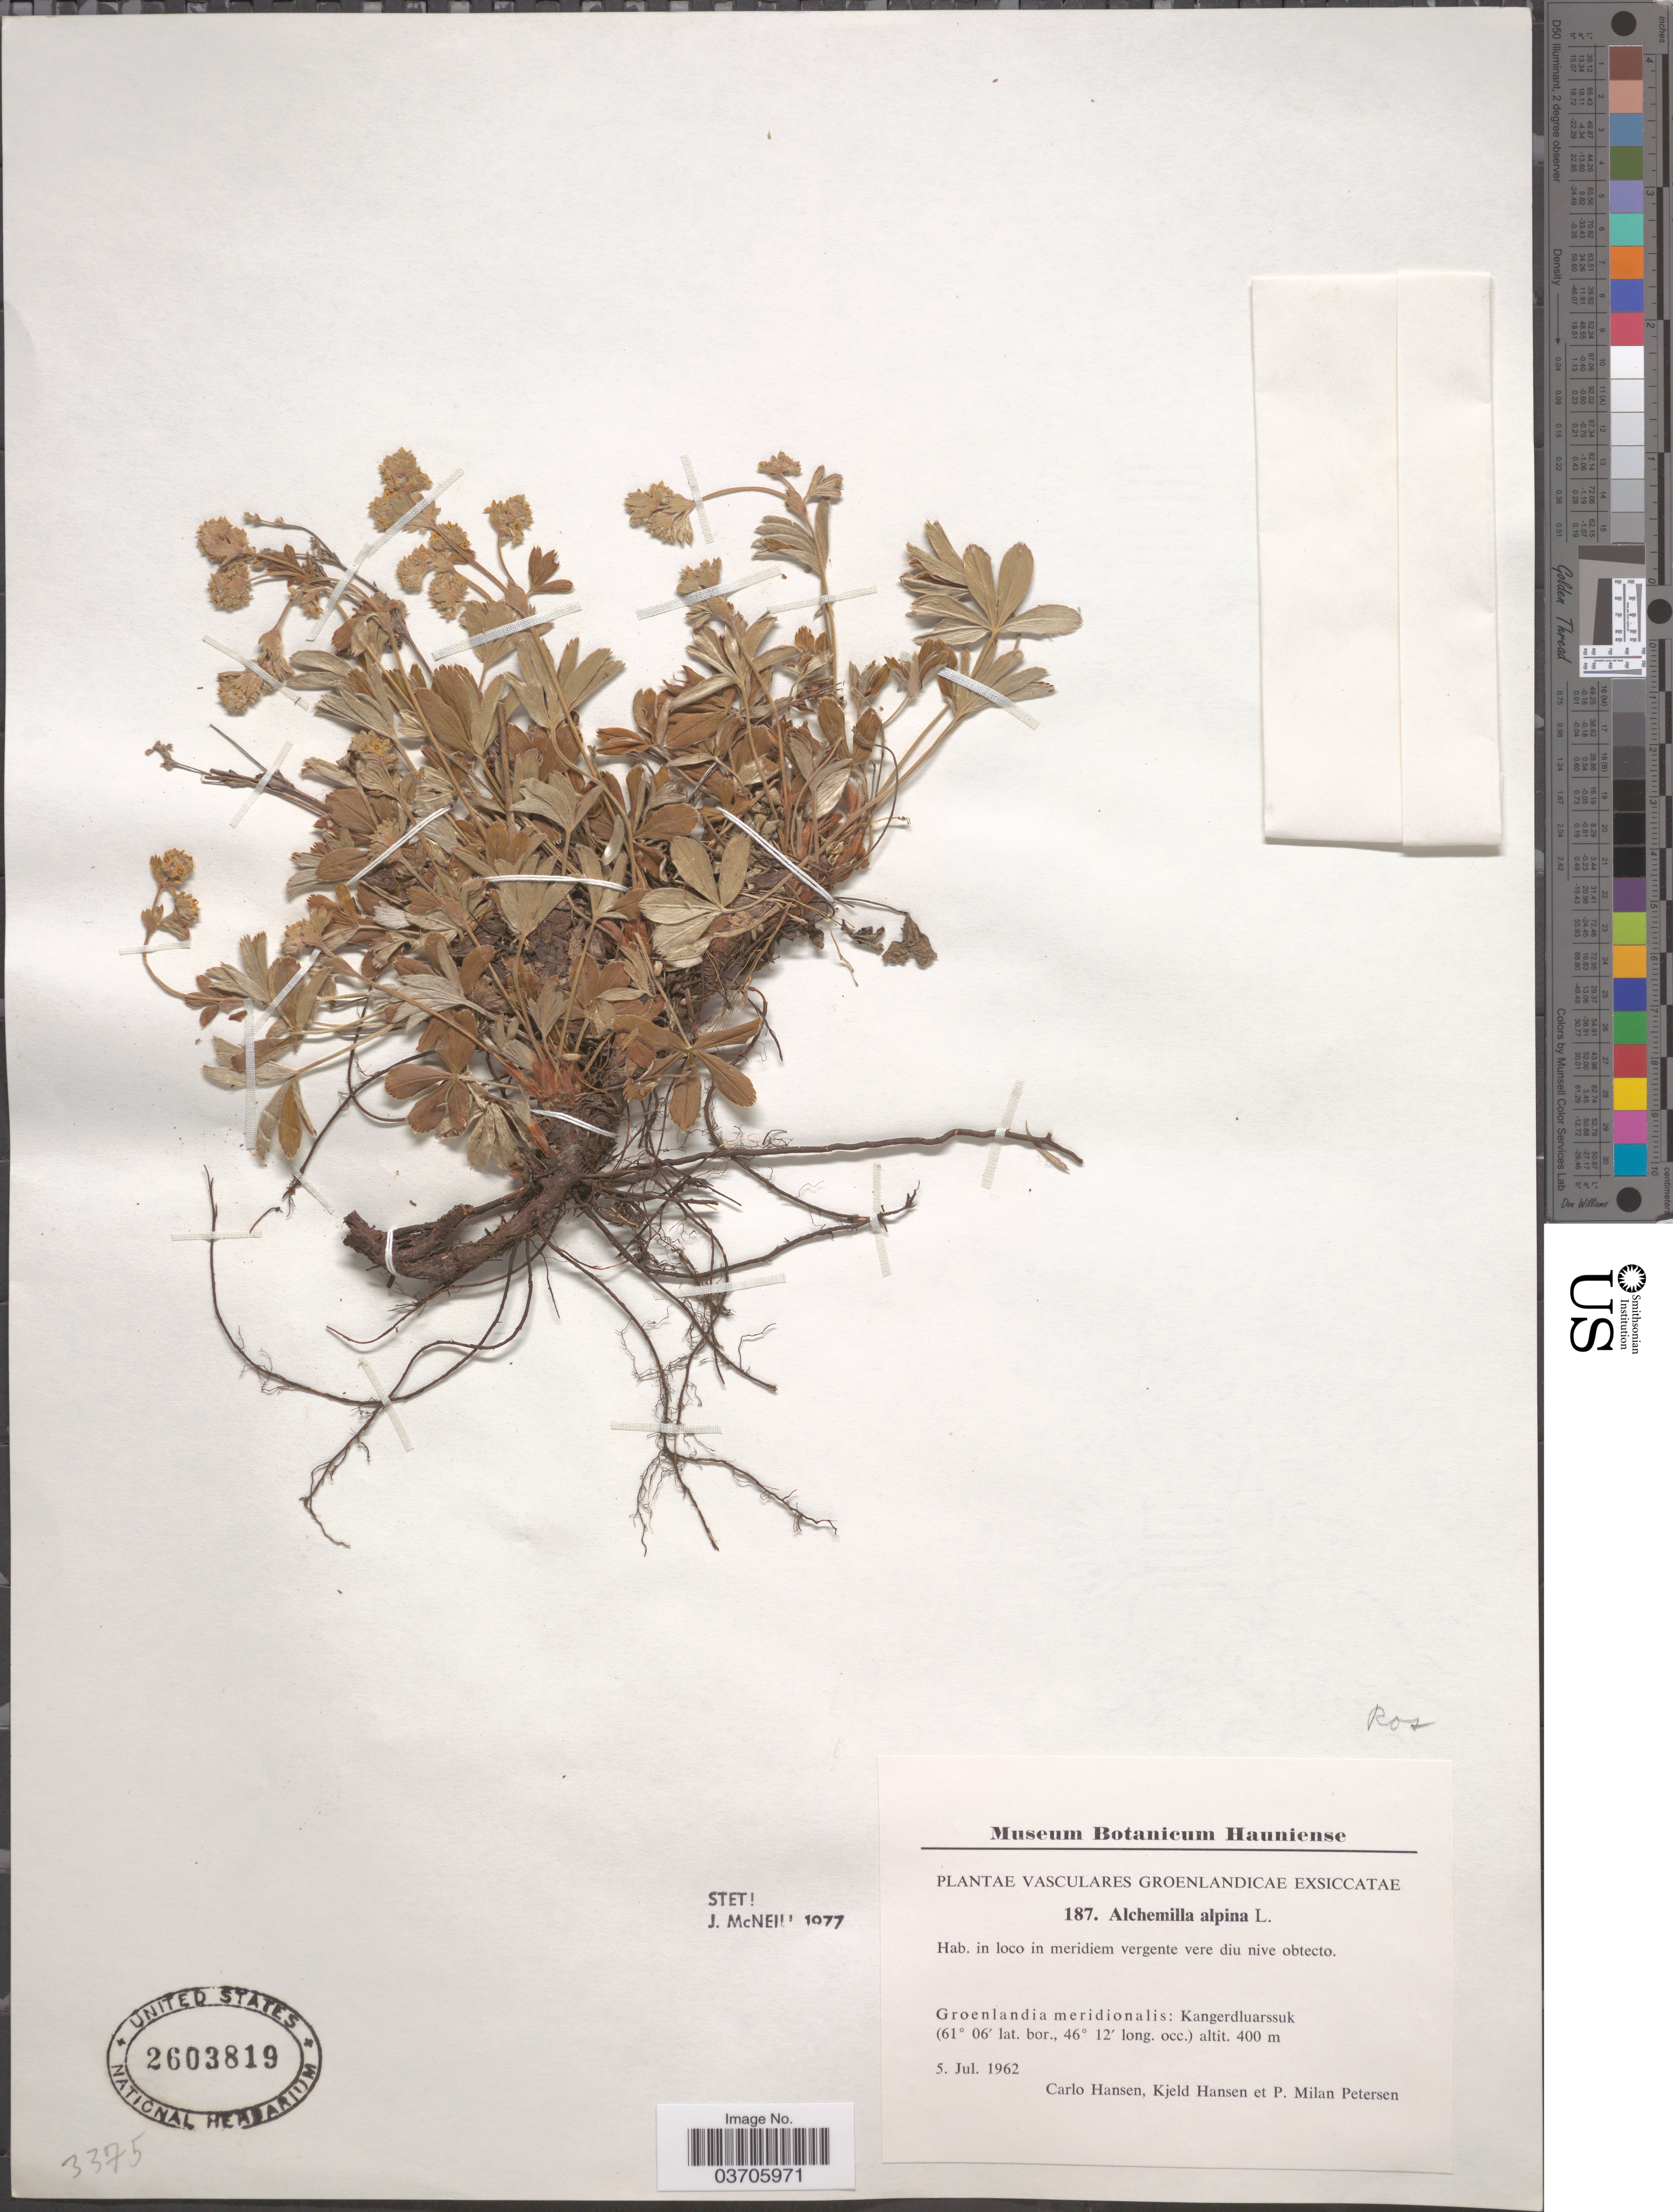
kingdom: Plantae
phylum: Tracheophyta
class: Magnoliopsida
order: Rosales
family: Rosaceae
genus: Alchemilla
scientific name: Alchemilla alpina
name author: L.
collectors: C. Hansen, K. Hansen & P. Petersen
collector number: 187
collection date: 1962-07-05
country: Greenland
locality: Vasculares Groenlandicae. Groenlandia meridionalis: Kangerdluarssuk.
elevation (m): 400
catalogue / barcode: US 2603819